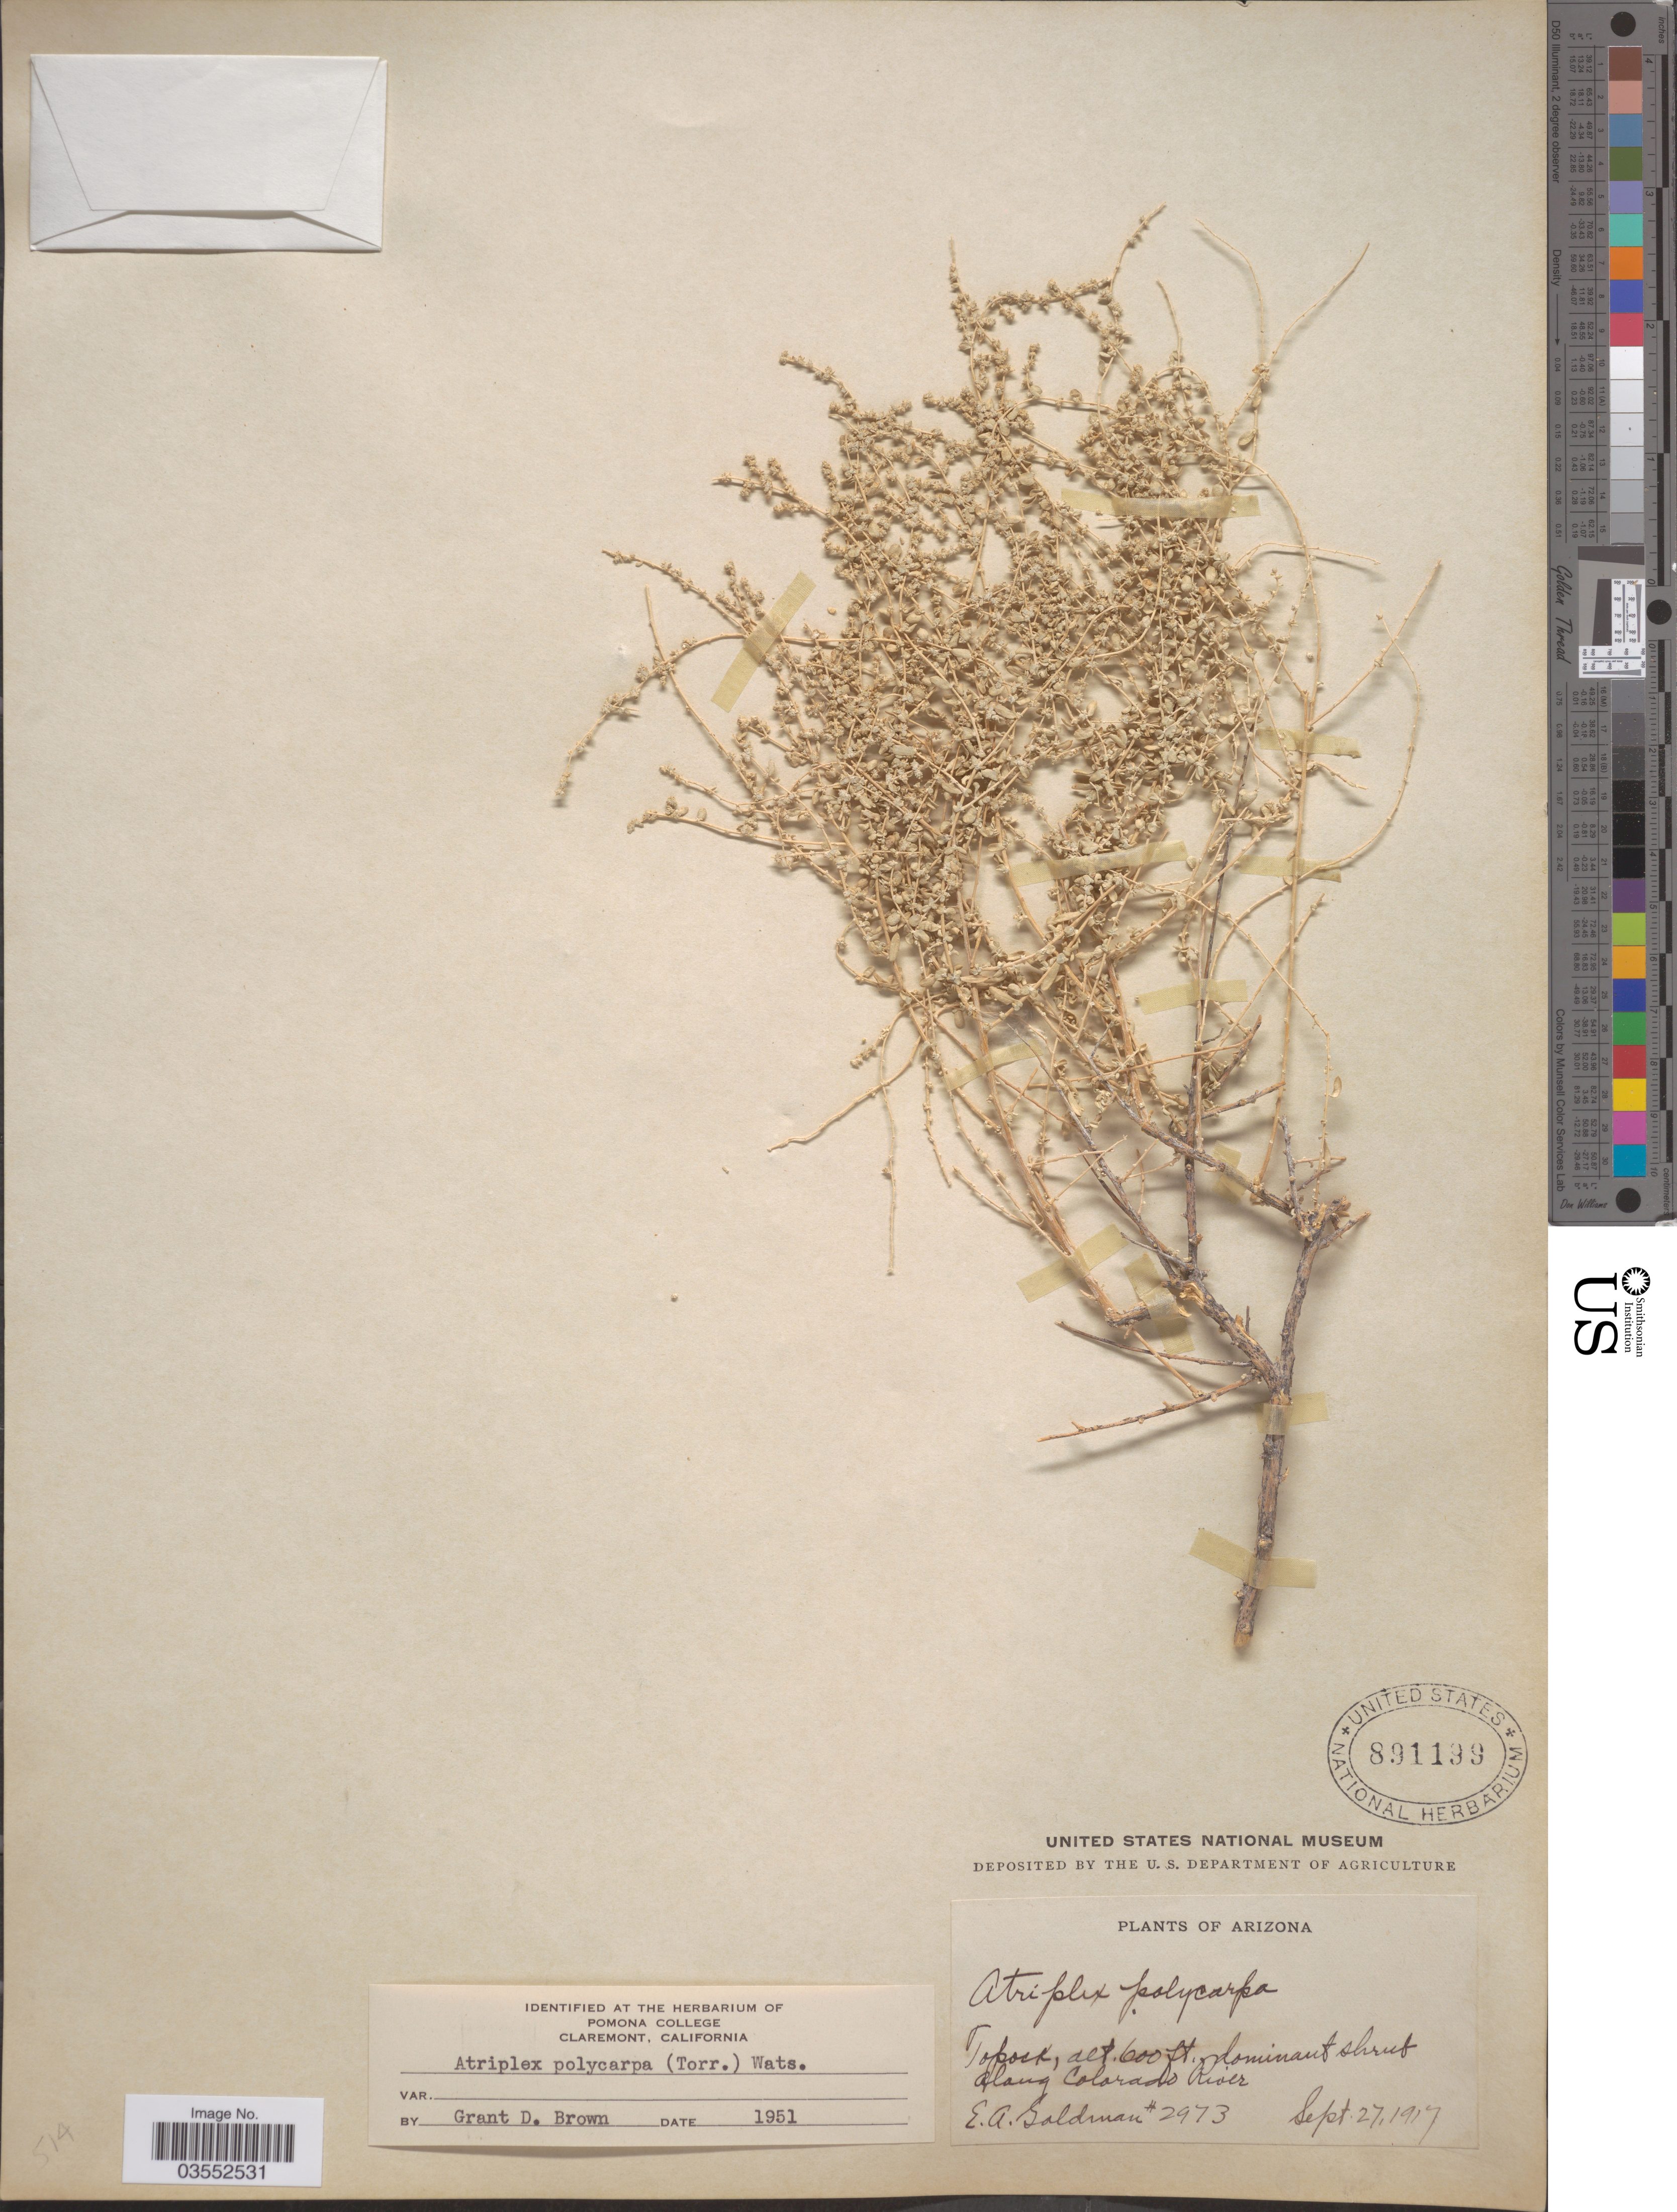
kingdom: Plantae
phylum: Tracheophyta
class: Magnoliopsida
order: Caryophyllales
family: Amaranthaceae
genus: Atriplex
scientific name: Atriplex polycarpa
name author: (Torr.) S. Watson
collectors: E. A. Goldman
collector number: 2973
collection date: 1917-09-27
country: United States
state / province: Arizona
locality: Topock. Along Colorado River.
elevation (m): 183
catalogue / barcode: US 891199